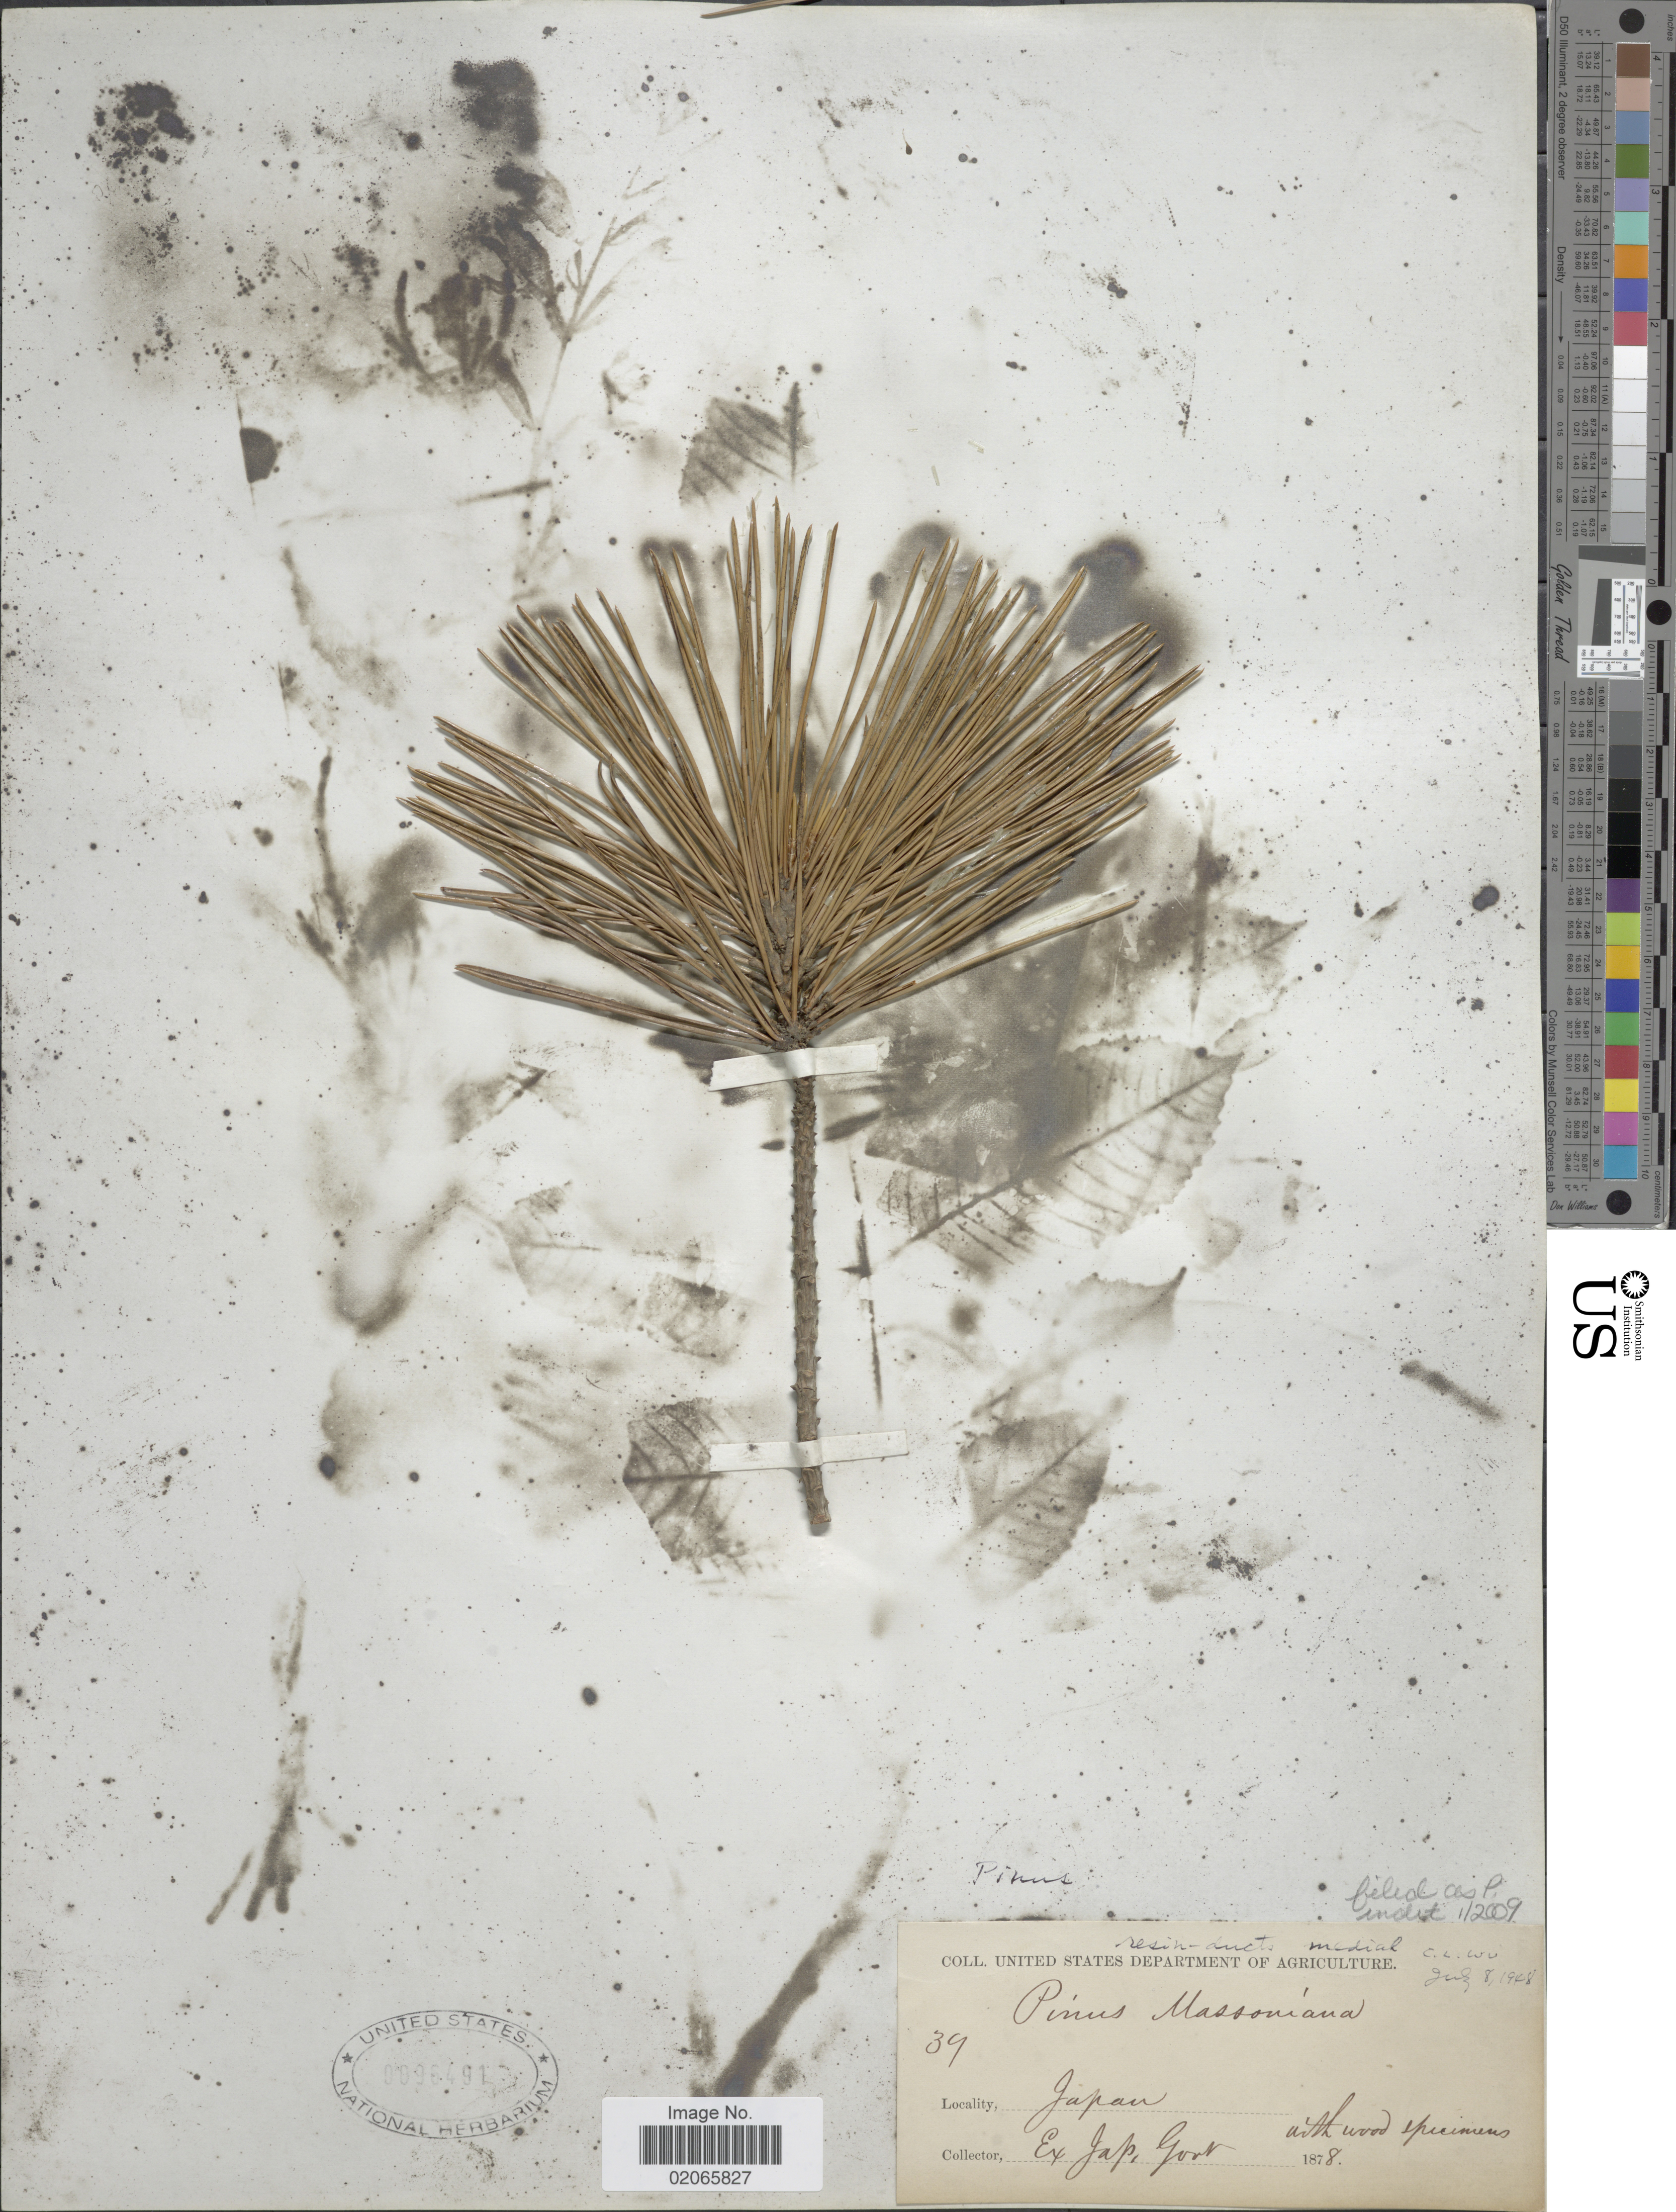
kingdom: Plantae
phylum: Tracheophyta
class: Pinopsida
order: Pinales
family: Pinaceae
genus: Pinus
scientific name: Pinus sp.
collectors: ex herb. Jap. Govt.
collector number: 39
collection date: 1878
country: Japan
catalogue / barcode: US 96491